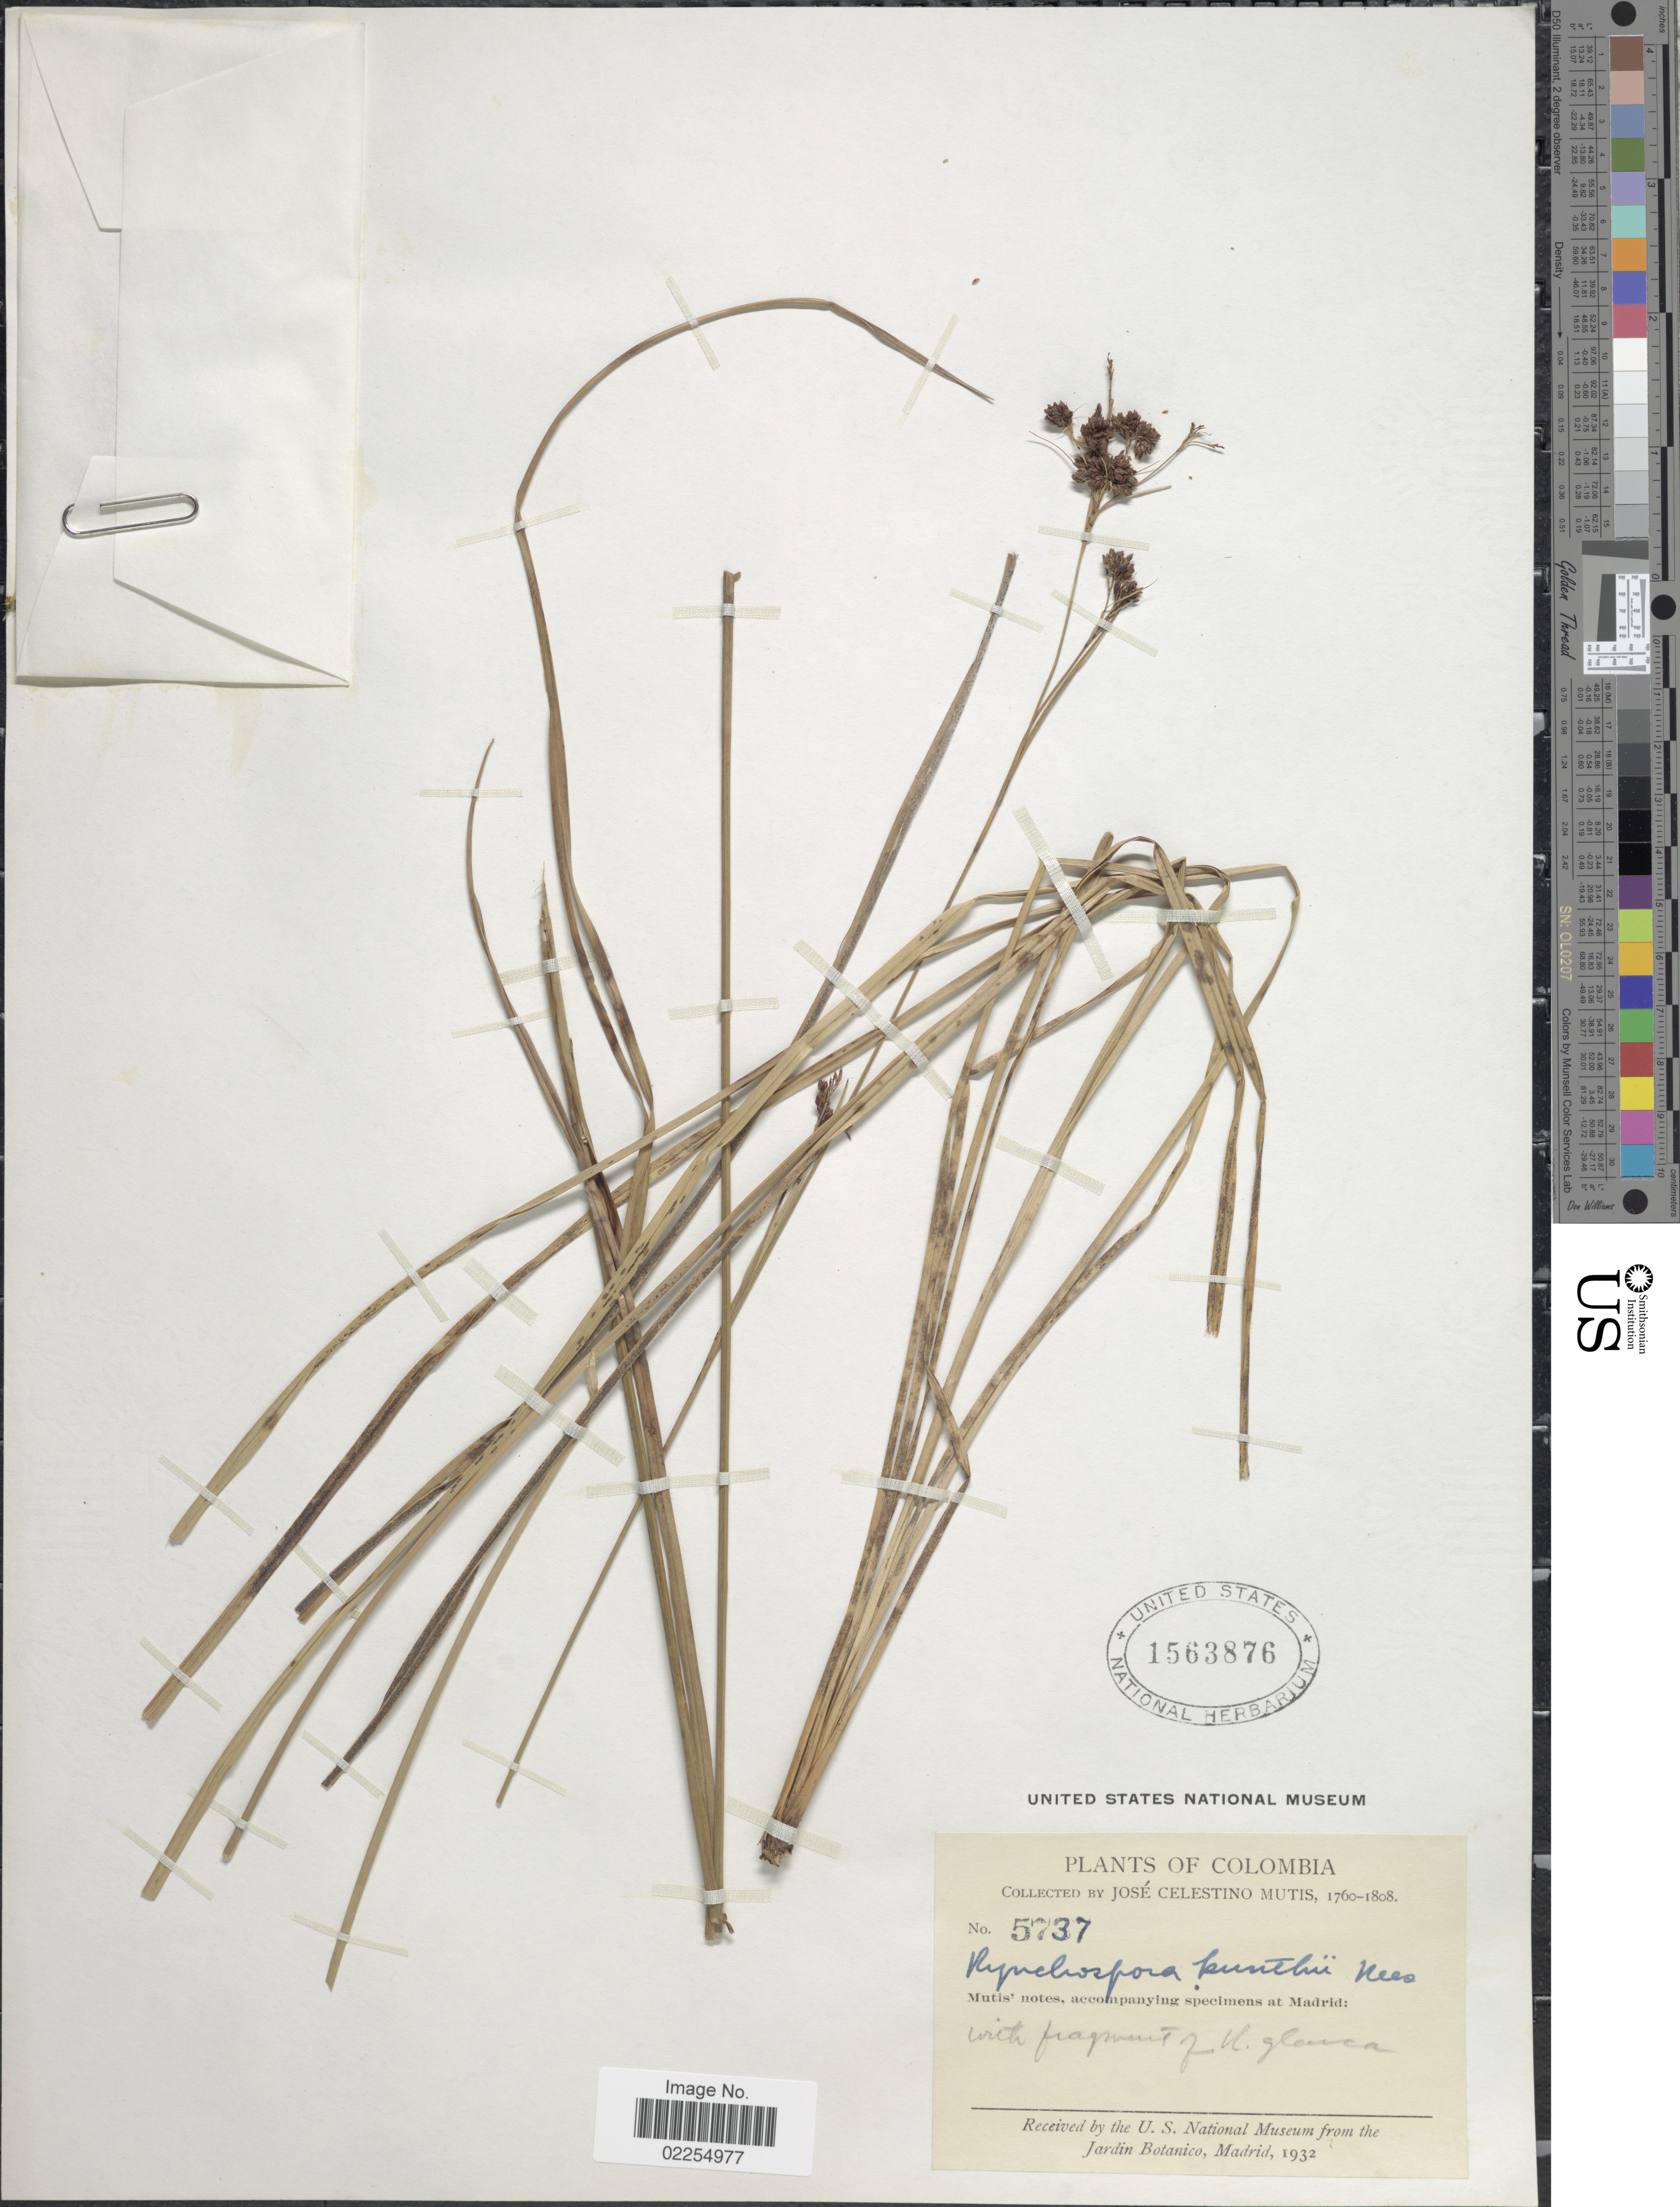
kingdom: Plantae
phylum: Tracheophyta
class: Liliopsida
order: Poales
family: Cyperaceae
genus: Rhynchospora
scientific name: Rhynchospora kunthii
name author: Nees ex Kunth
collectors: J. C. B. Mutis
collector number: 5737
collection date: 1760/1808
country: Colombia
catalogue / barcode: US 1563876